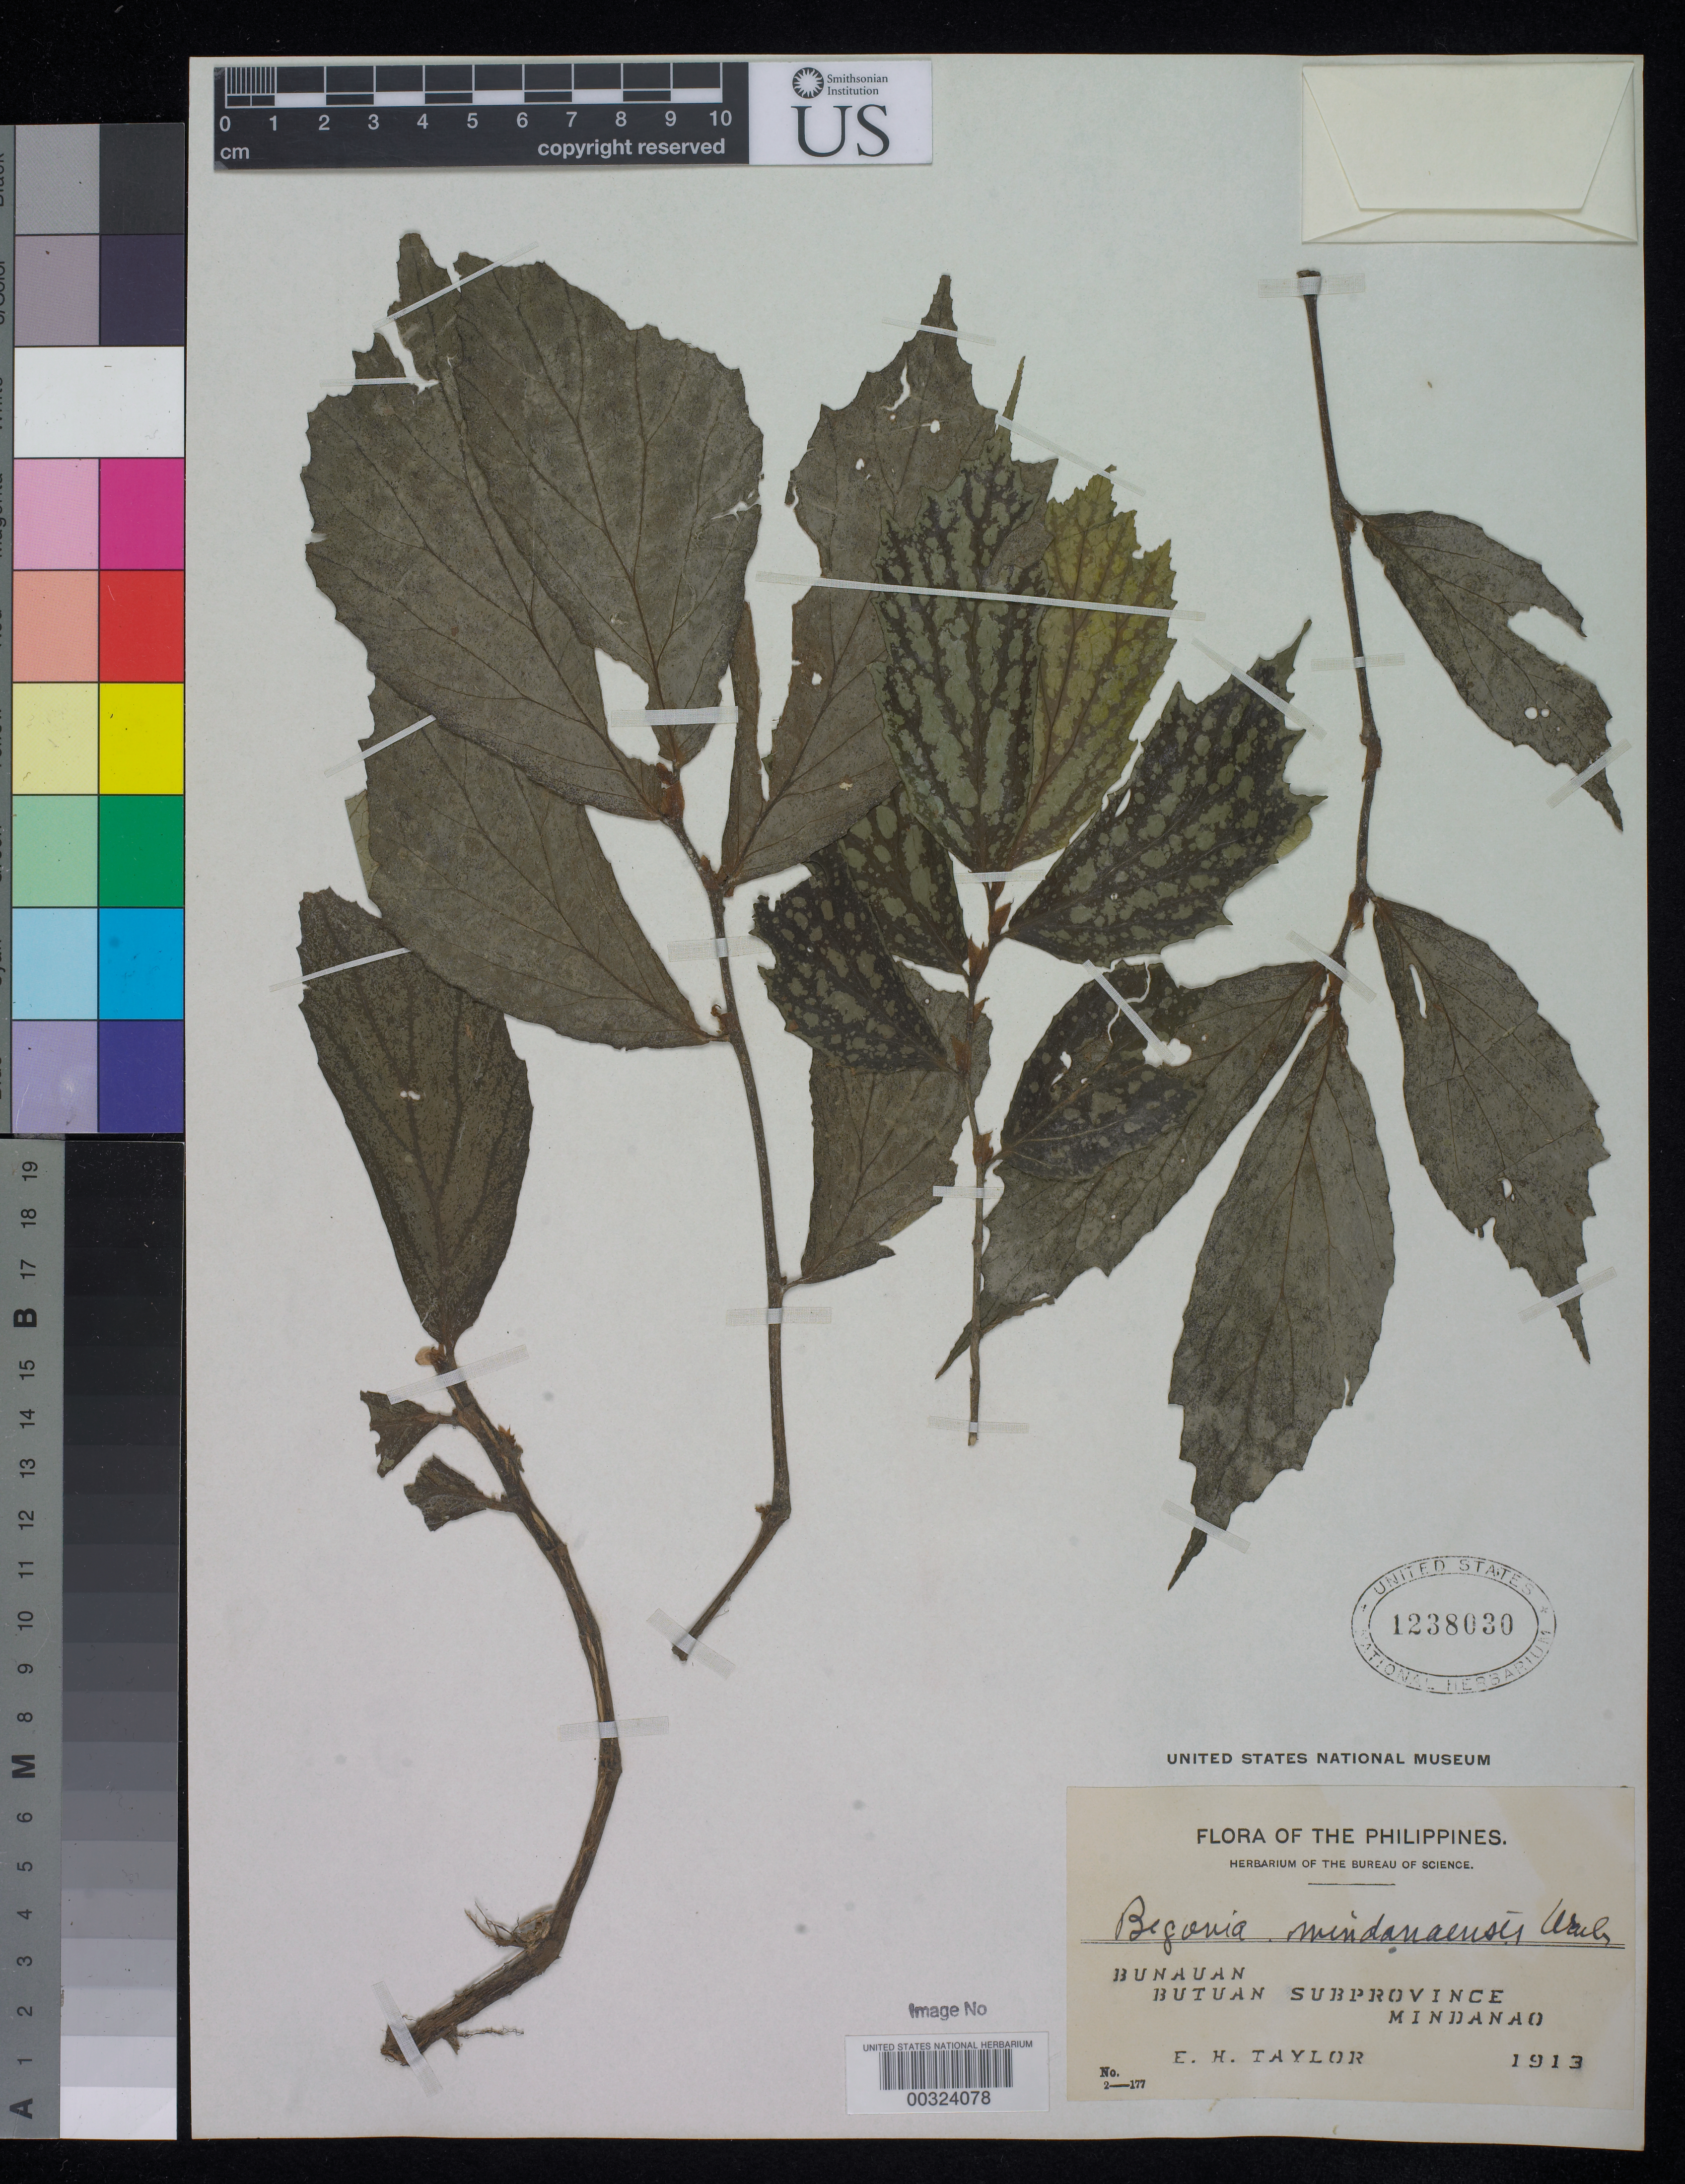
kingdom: Plantae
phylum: Tracheophyta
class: Magnoliopsida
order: Cucurbitales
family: Begoniaceae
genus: Begonia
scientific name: Begonia mindanaensis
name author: Warb.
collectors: E. H. Taylor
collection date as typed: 1913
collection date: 1913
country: Philippines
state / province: Caraga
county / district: Agusan del Norte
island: Mindanao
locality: Butuan City (province), bunauan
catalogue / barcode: US 1238030